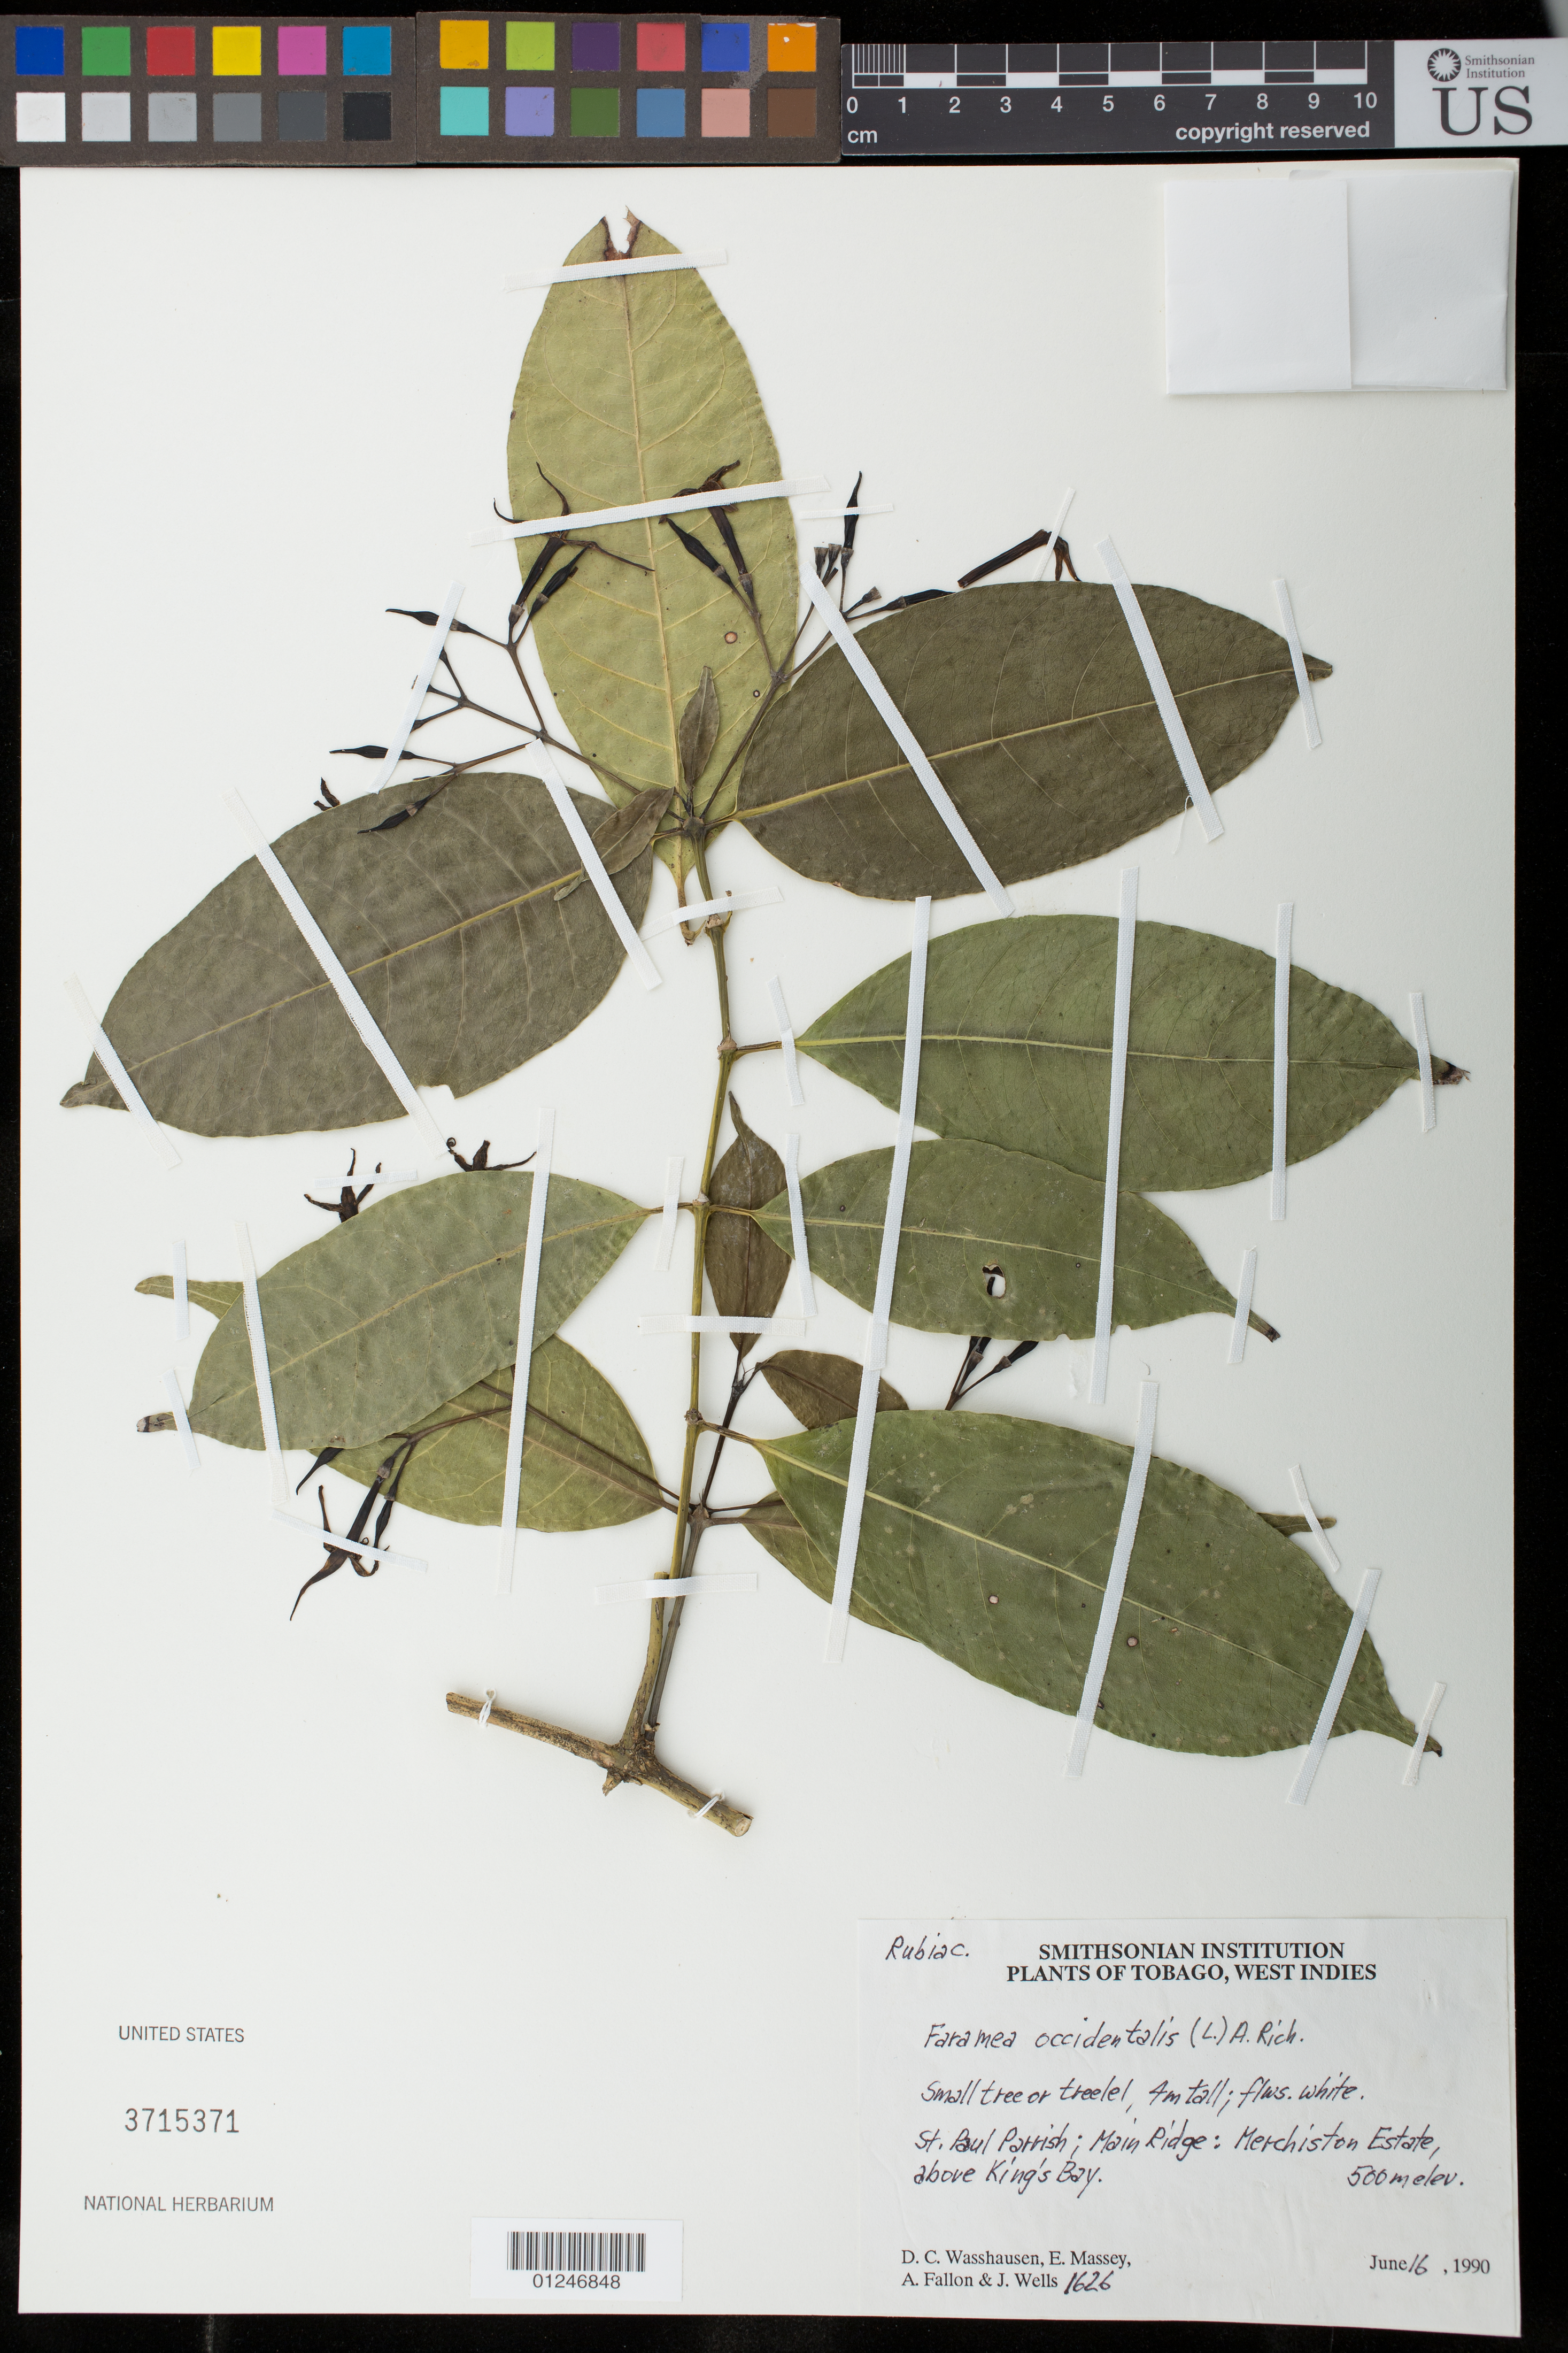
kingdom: Plantae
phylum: Tracheophyta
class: Magnoliopsida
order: Gentianales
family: Rubiaceae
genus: Faramea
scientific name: Faramea occidentalis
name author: (L.) A. Rich.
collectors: D. C. Wasshausen, E. Massey, A. Fallon & J. Wells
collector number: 1626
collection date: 1990-06-16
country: Trinidad and Tobago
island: Tobago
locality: Main Ridge Forest Reserve, St. John Parrish: Merchiston Estate, above King's Bay.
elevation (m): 500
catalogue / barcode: US 3715371